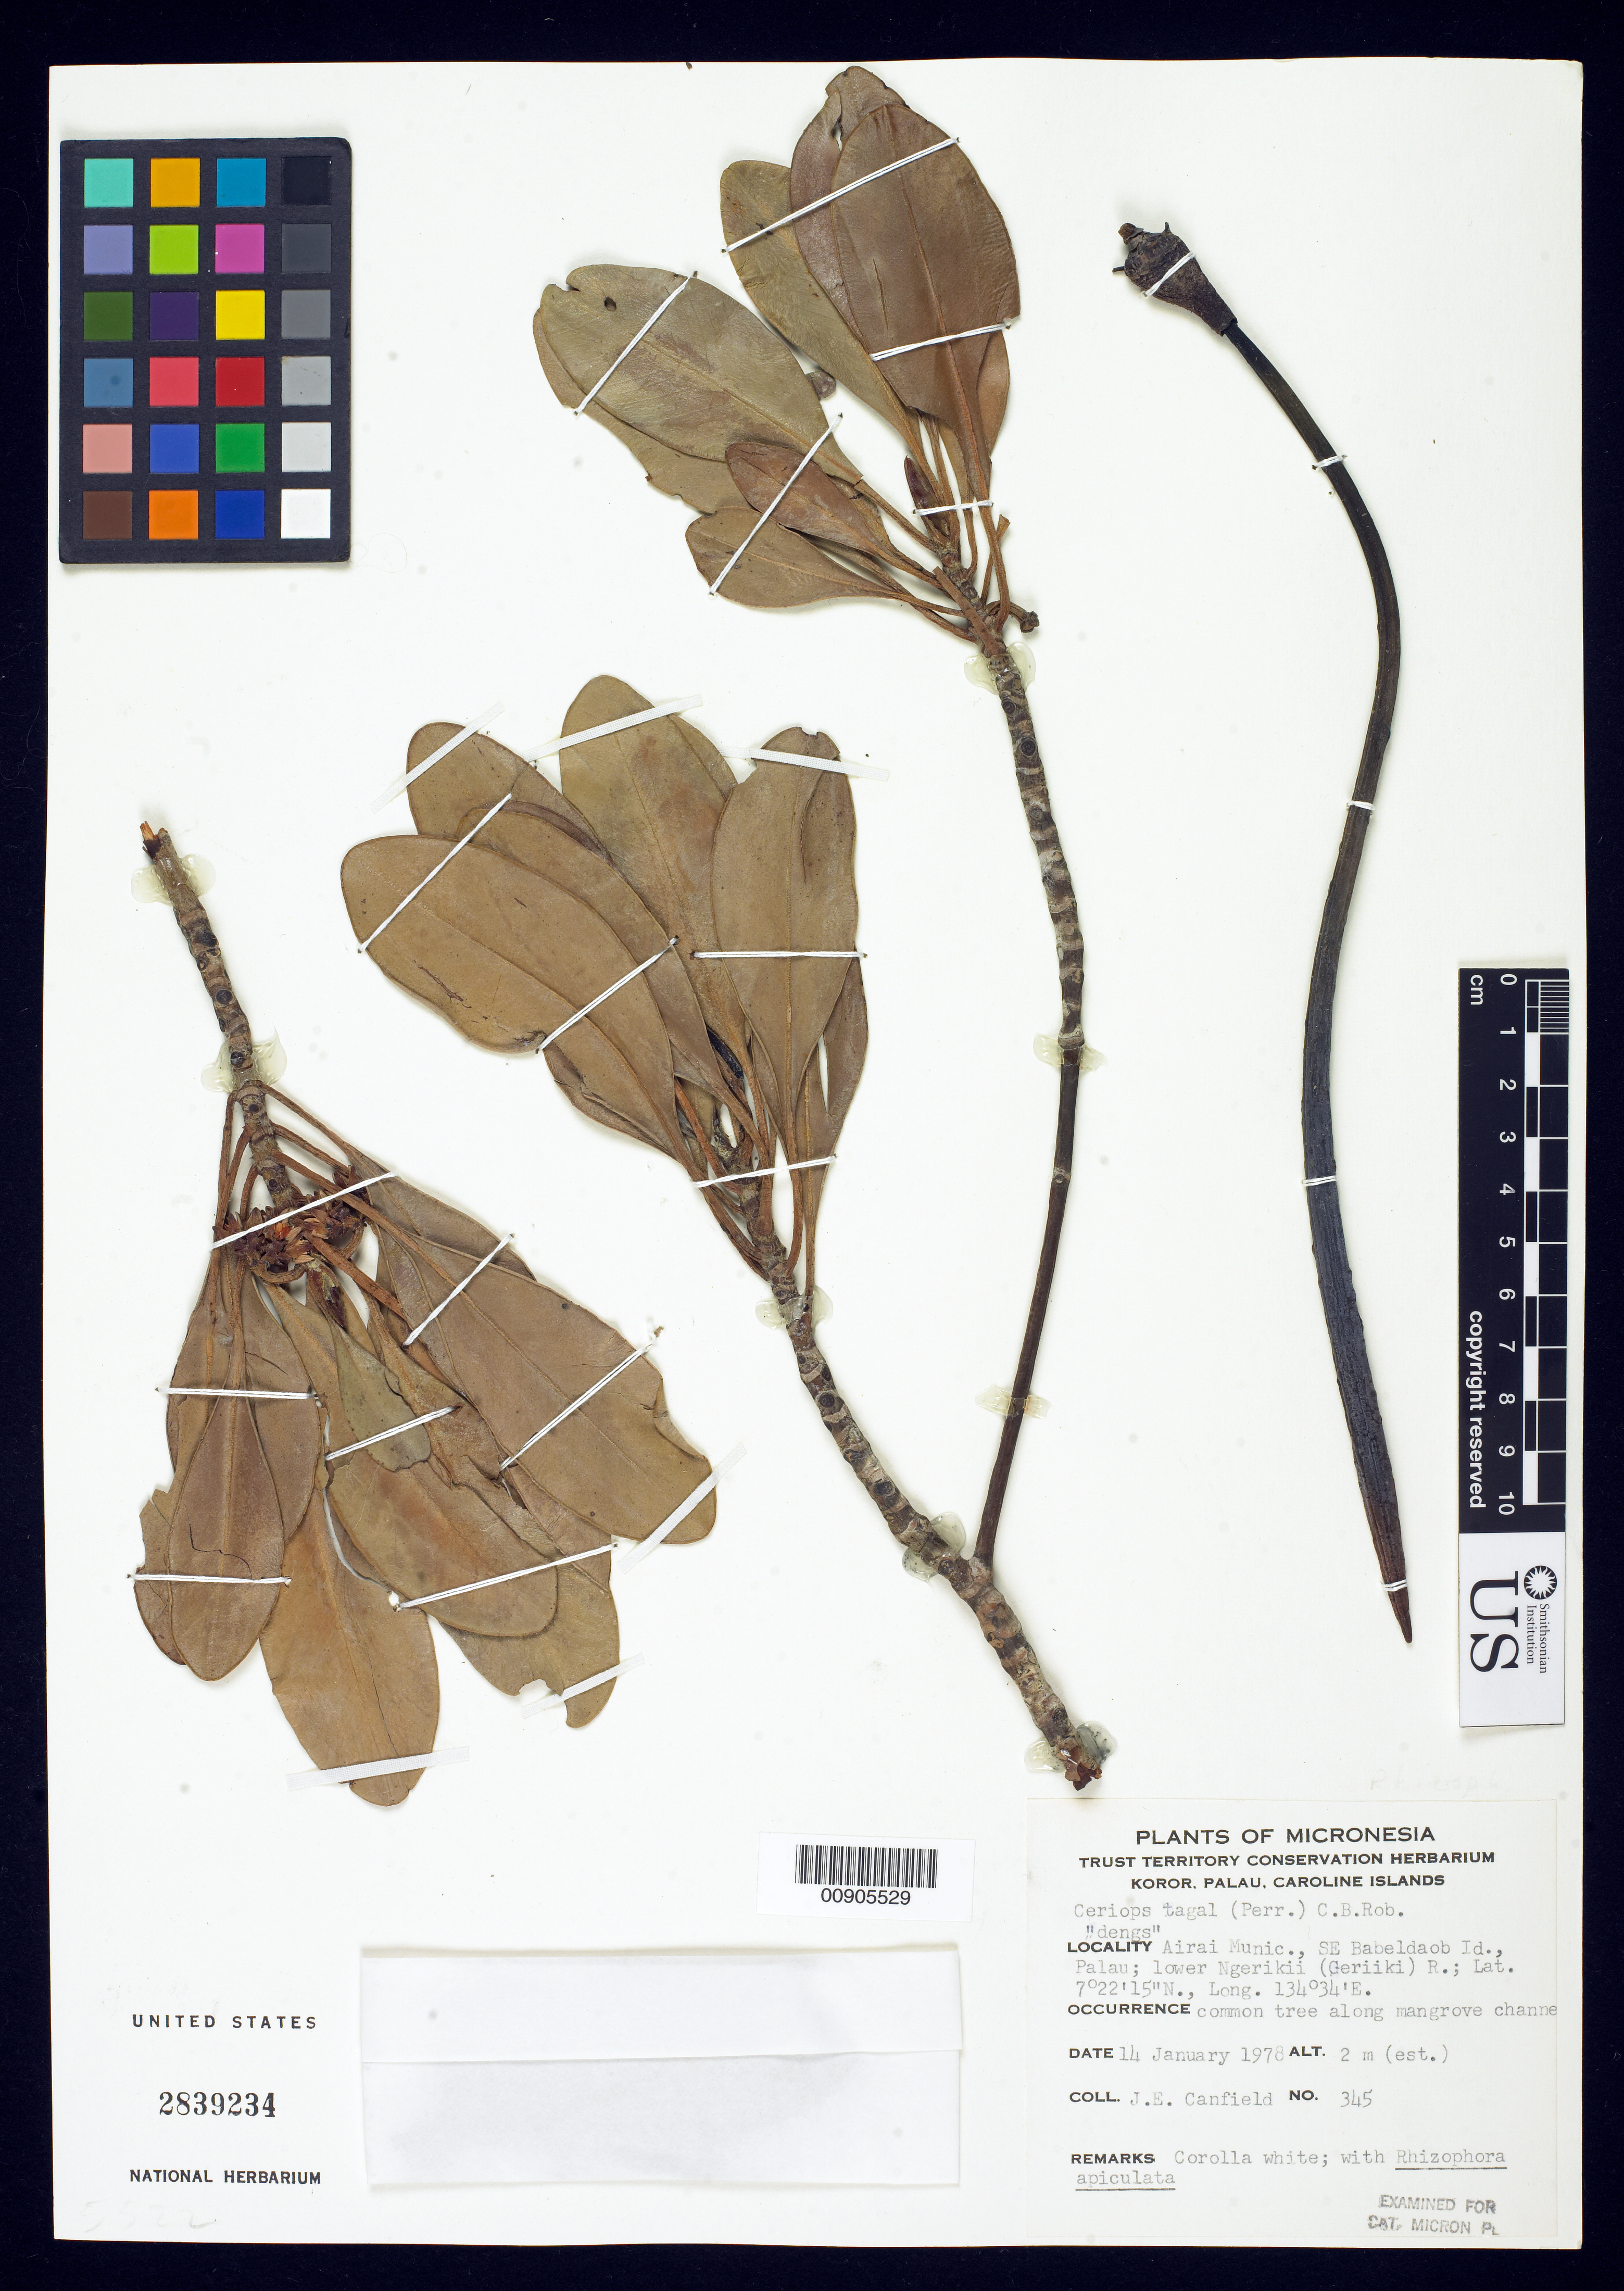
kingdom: Plantae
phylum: Tracheophyta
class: Magnoliopsida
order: Malpighiales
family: Rhizophoraceae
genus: Ceriops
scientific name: Ceriops tagal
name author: (Perr.) C.B. Rob.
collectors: J. E. Canfield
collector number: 345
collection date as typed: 14 Jan 1978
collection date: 1978-01-14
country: Palau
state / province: Airai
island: Babeldaob [Babelthuap]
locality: Airai Munic.,SE Babeldaob I., Palau; lower Ngerikii (Geriiki) R.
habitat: Common tree along mangrove channel.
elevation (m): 2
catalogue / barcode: US 2839234